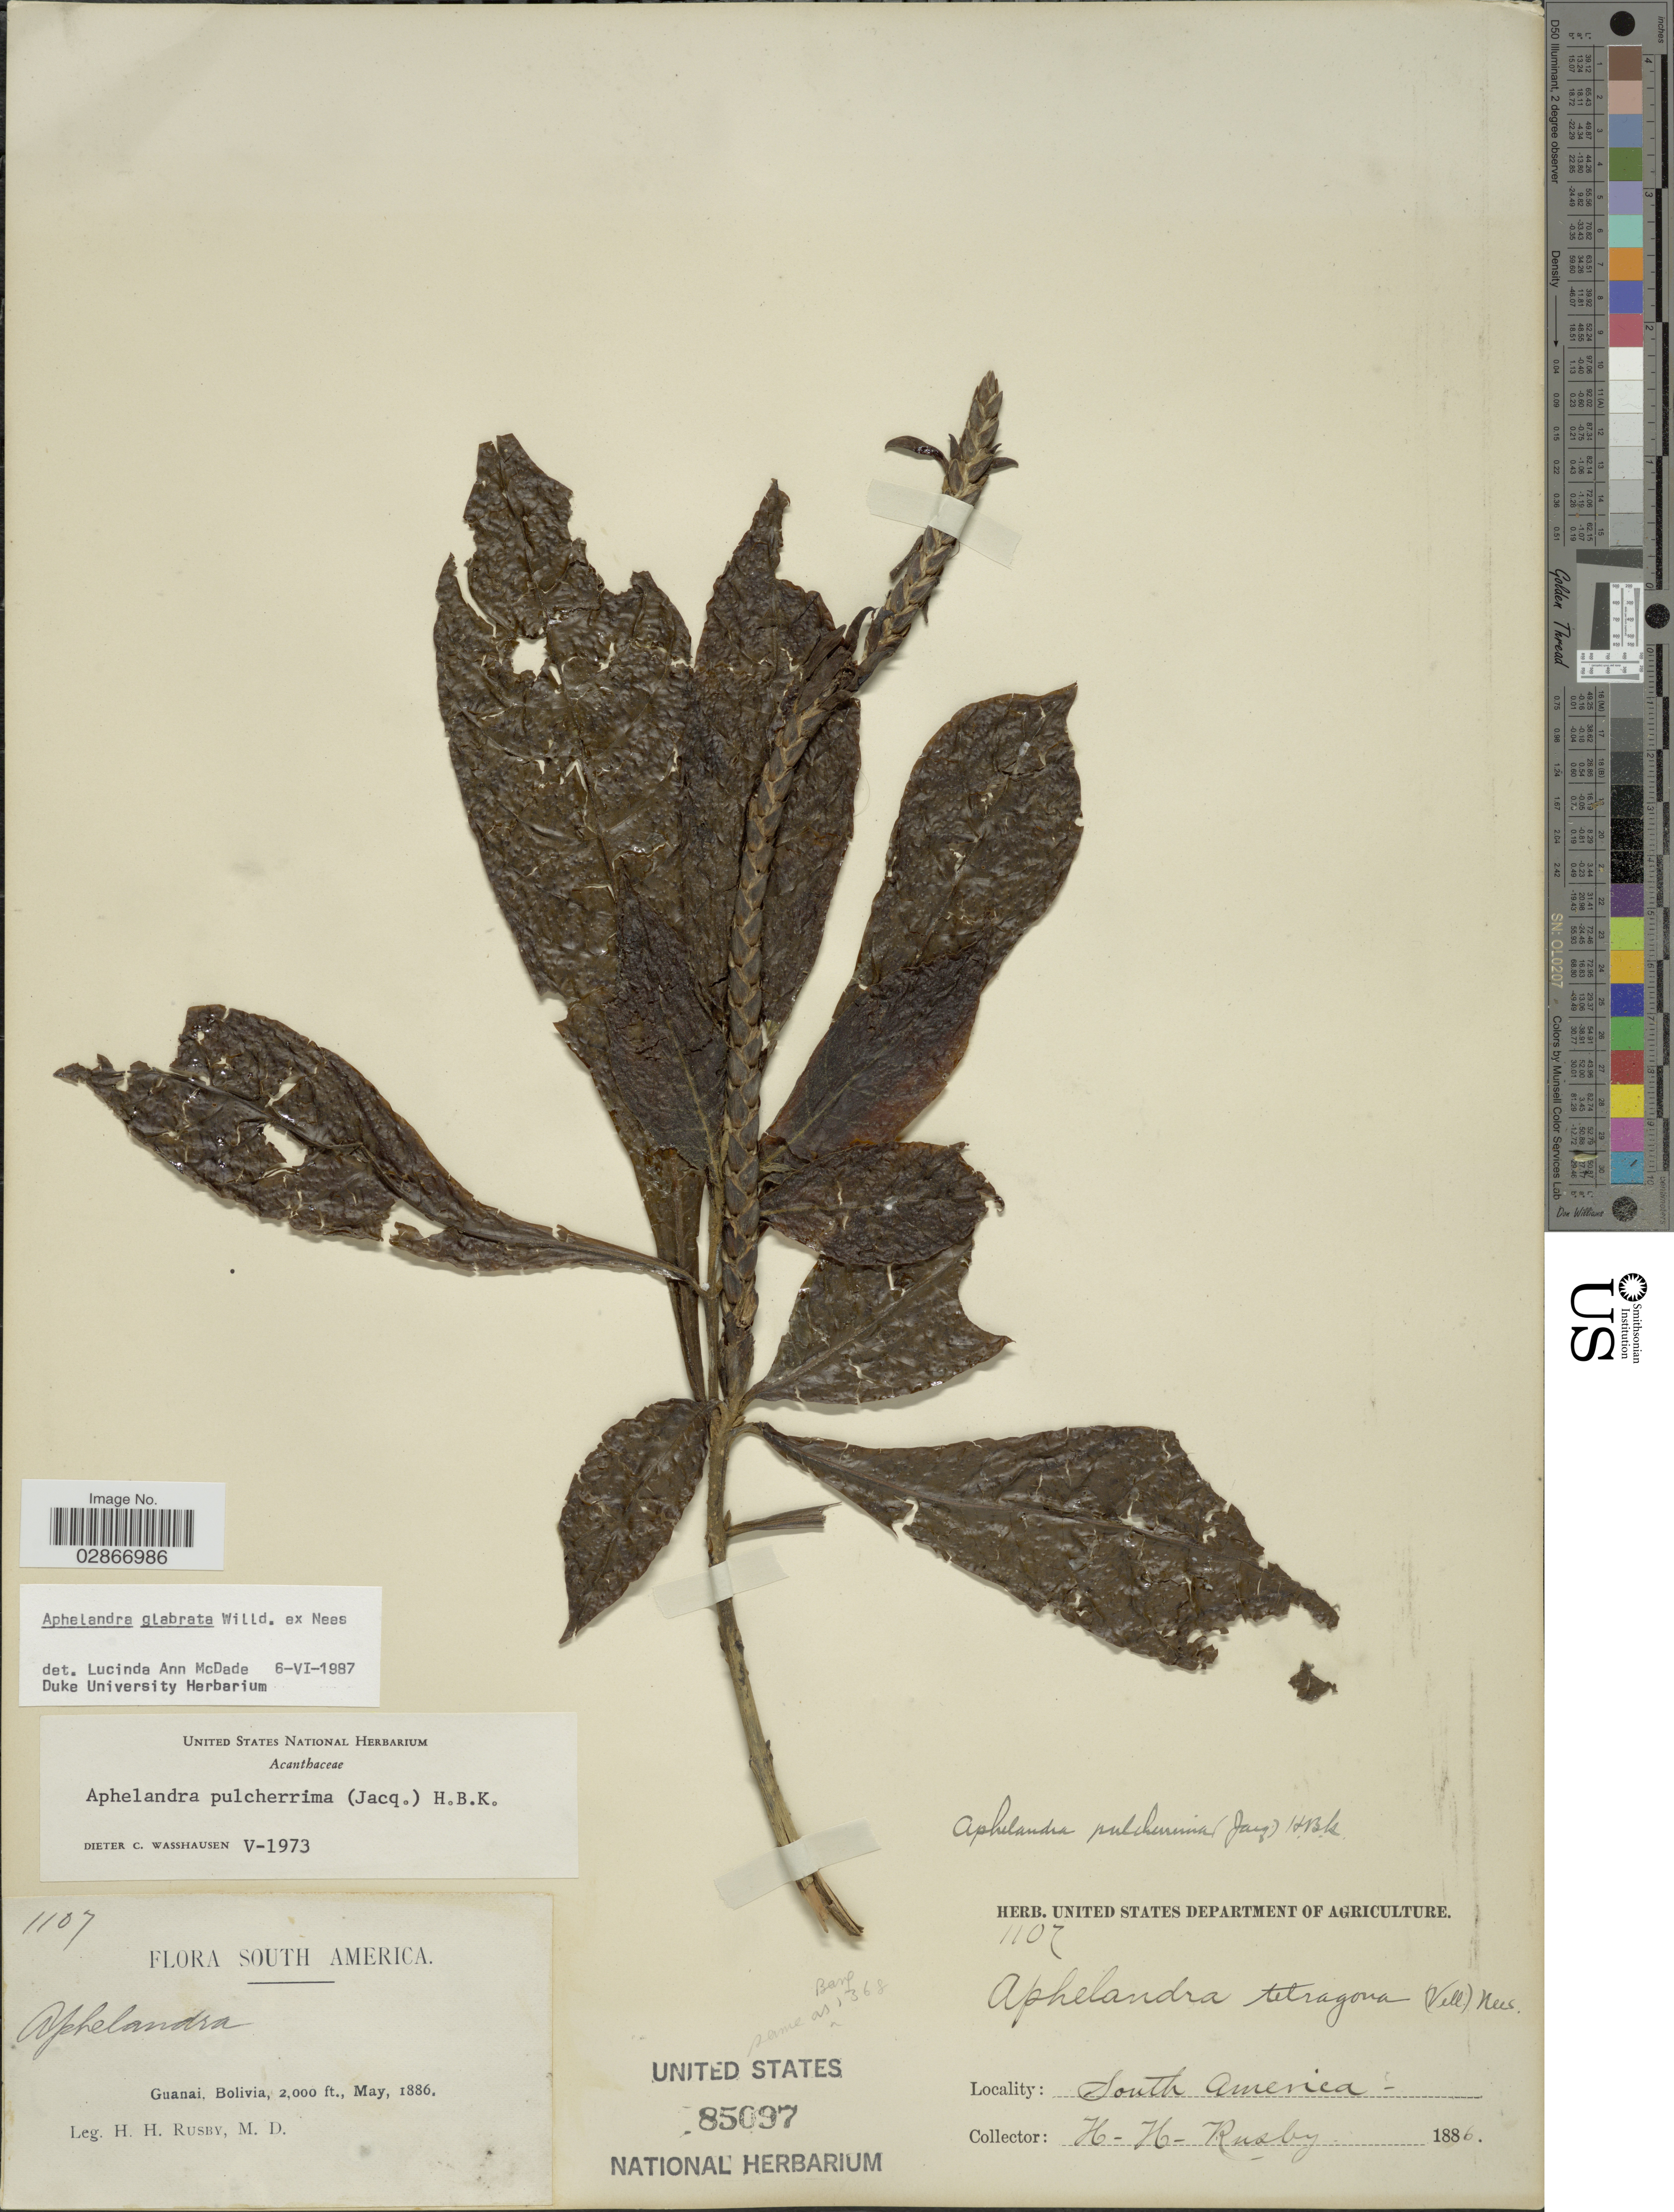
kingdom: Plantae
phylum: Tracheophyta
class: Magnoliopsida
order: Lamiales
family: Acanthaceae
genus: Aphelandra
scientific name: Aphelandra glabrata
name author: Willd. ex Nees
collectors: H. H. Rusby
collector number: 1107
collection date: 1886-05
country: Bolivia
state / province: La Páz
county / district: Larecaja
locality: Guanay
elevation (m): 610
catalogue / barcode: US 85097